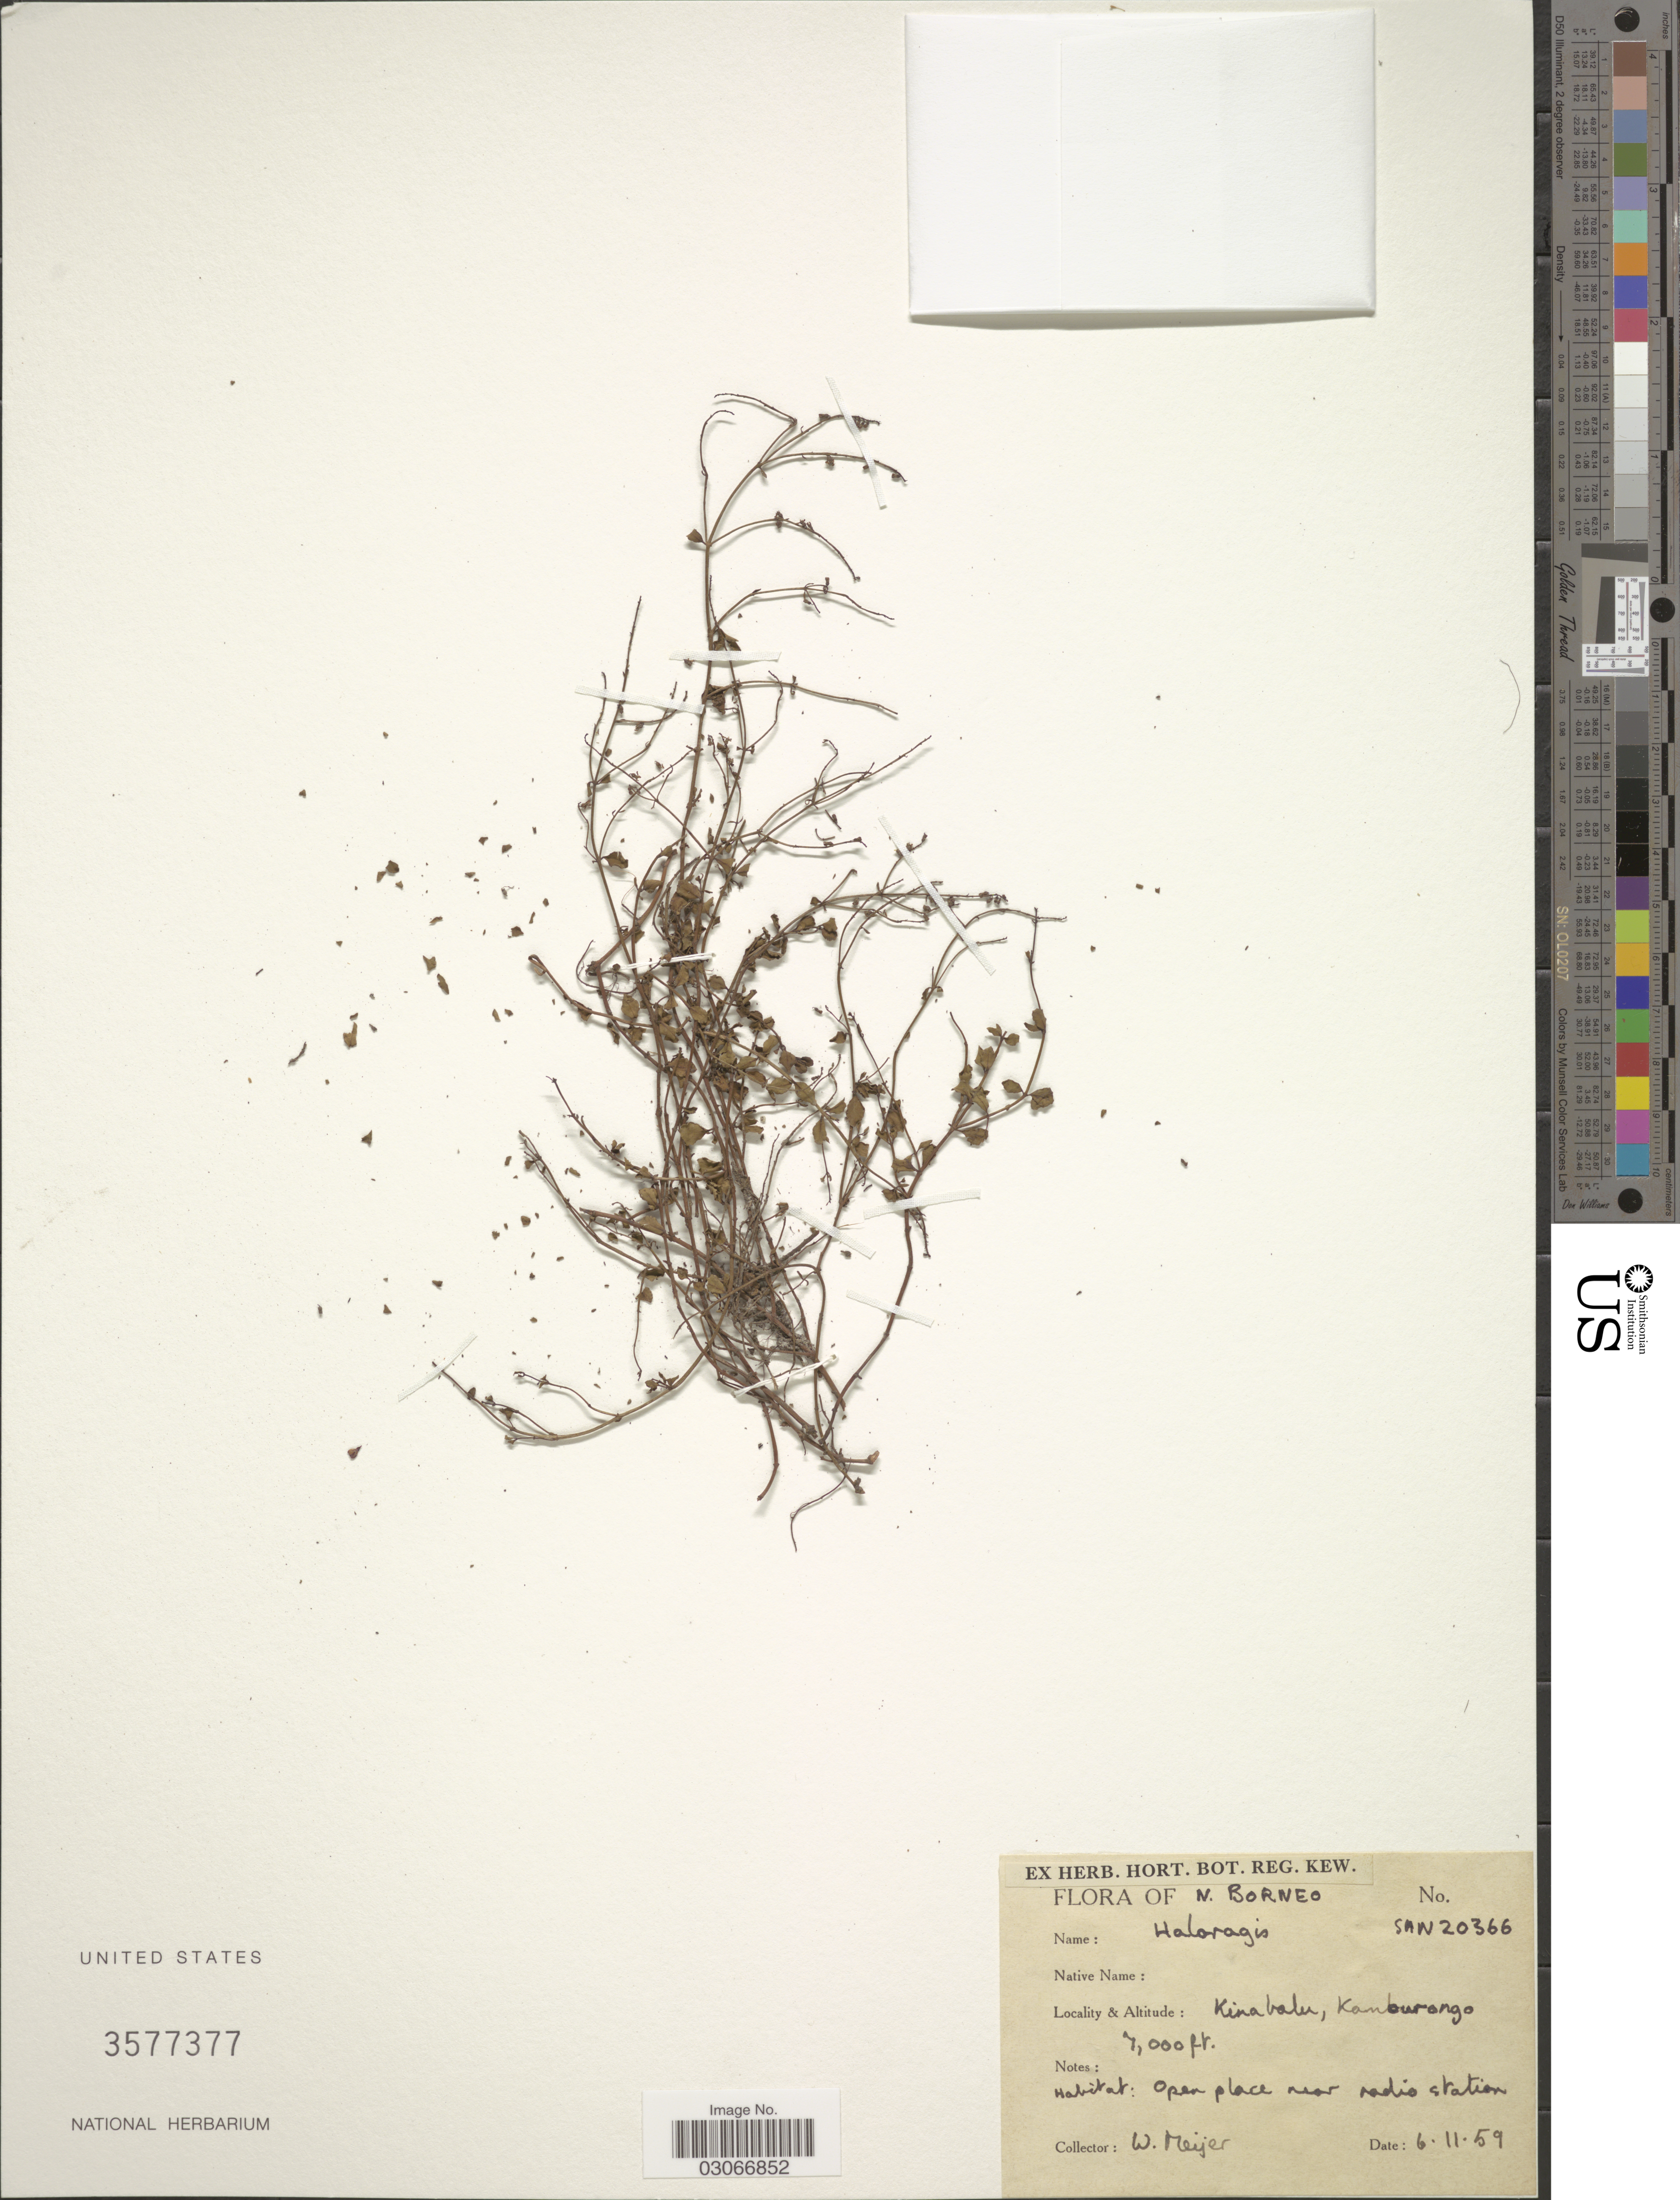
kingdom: Plantae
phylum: Tracheophyta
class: Magnoliopsida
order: Saxifragales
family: Haloragaceae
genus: Haloragis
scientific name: Haloragis sp.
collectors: W. Meijer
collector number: SAN20366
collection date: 1959-11-06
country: Malaysia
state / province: Sabah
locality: N. Borneo. Kinabalu, Kanburango.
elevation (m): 2134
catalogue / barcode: US 3577377